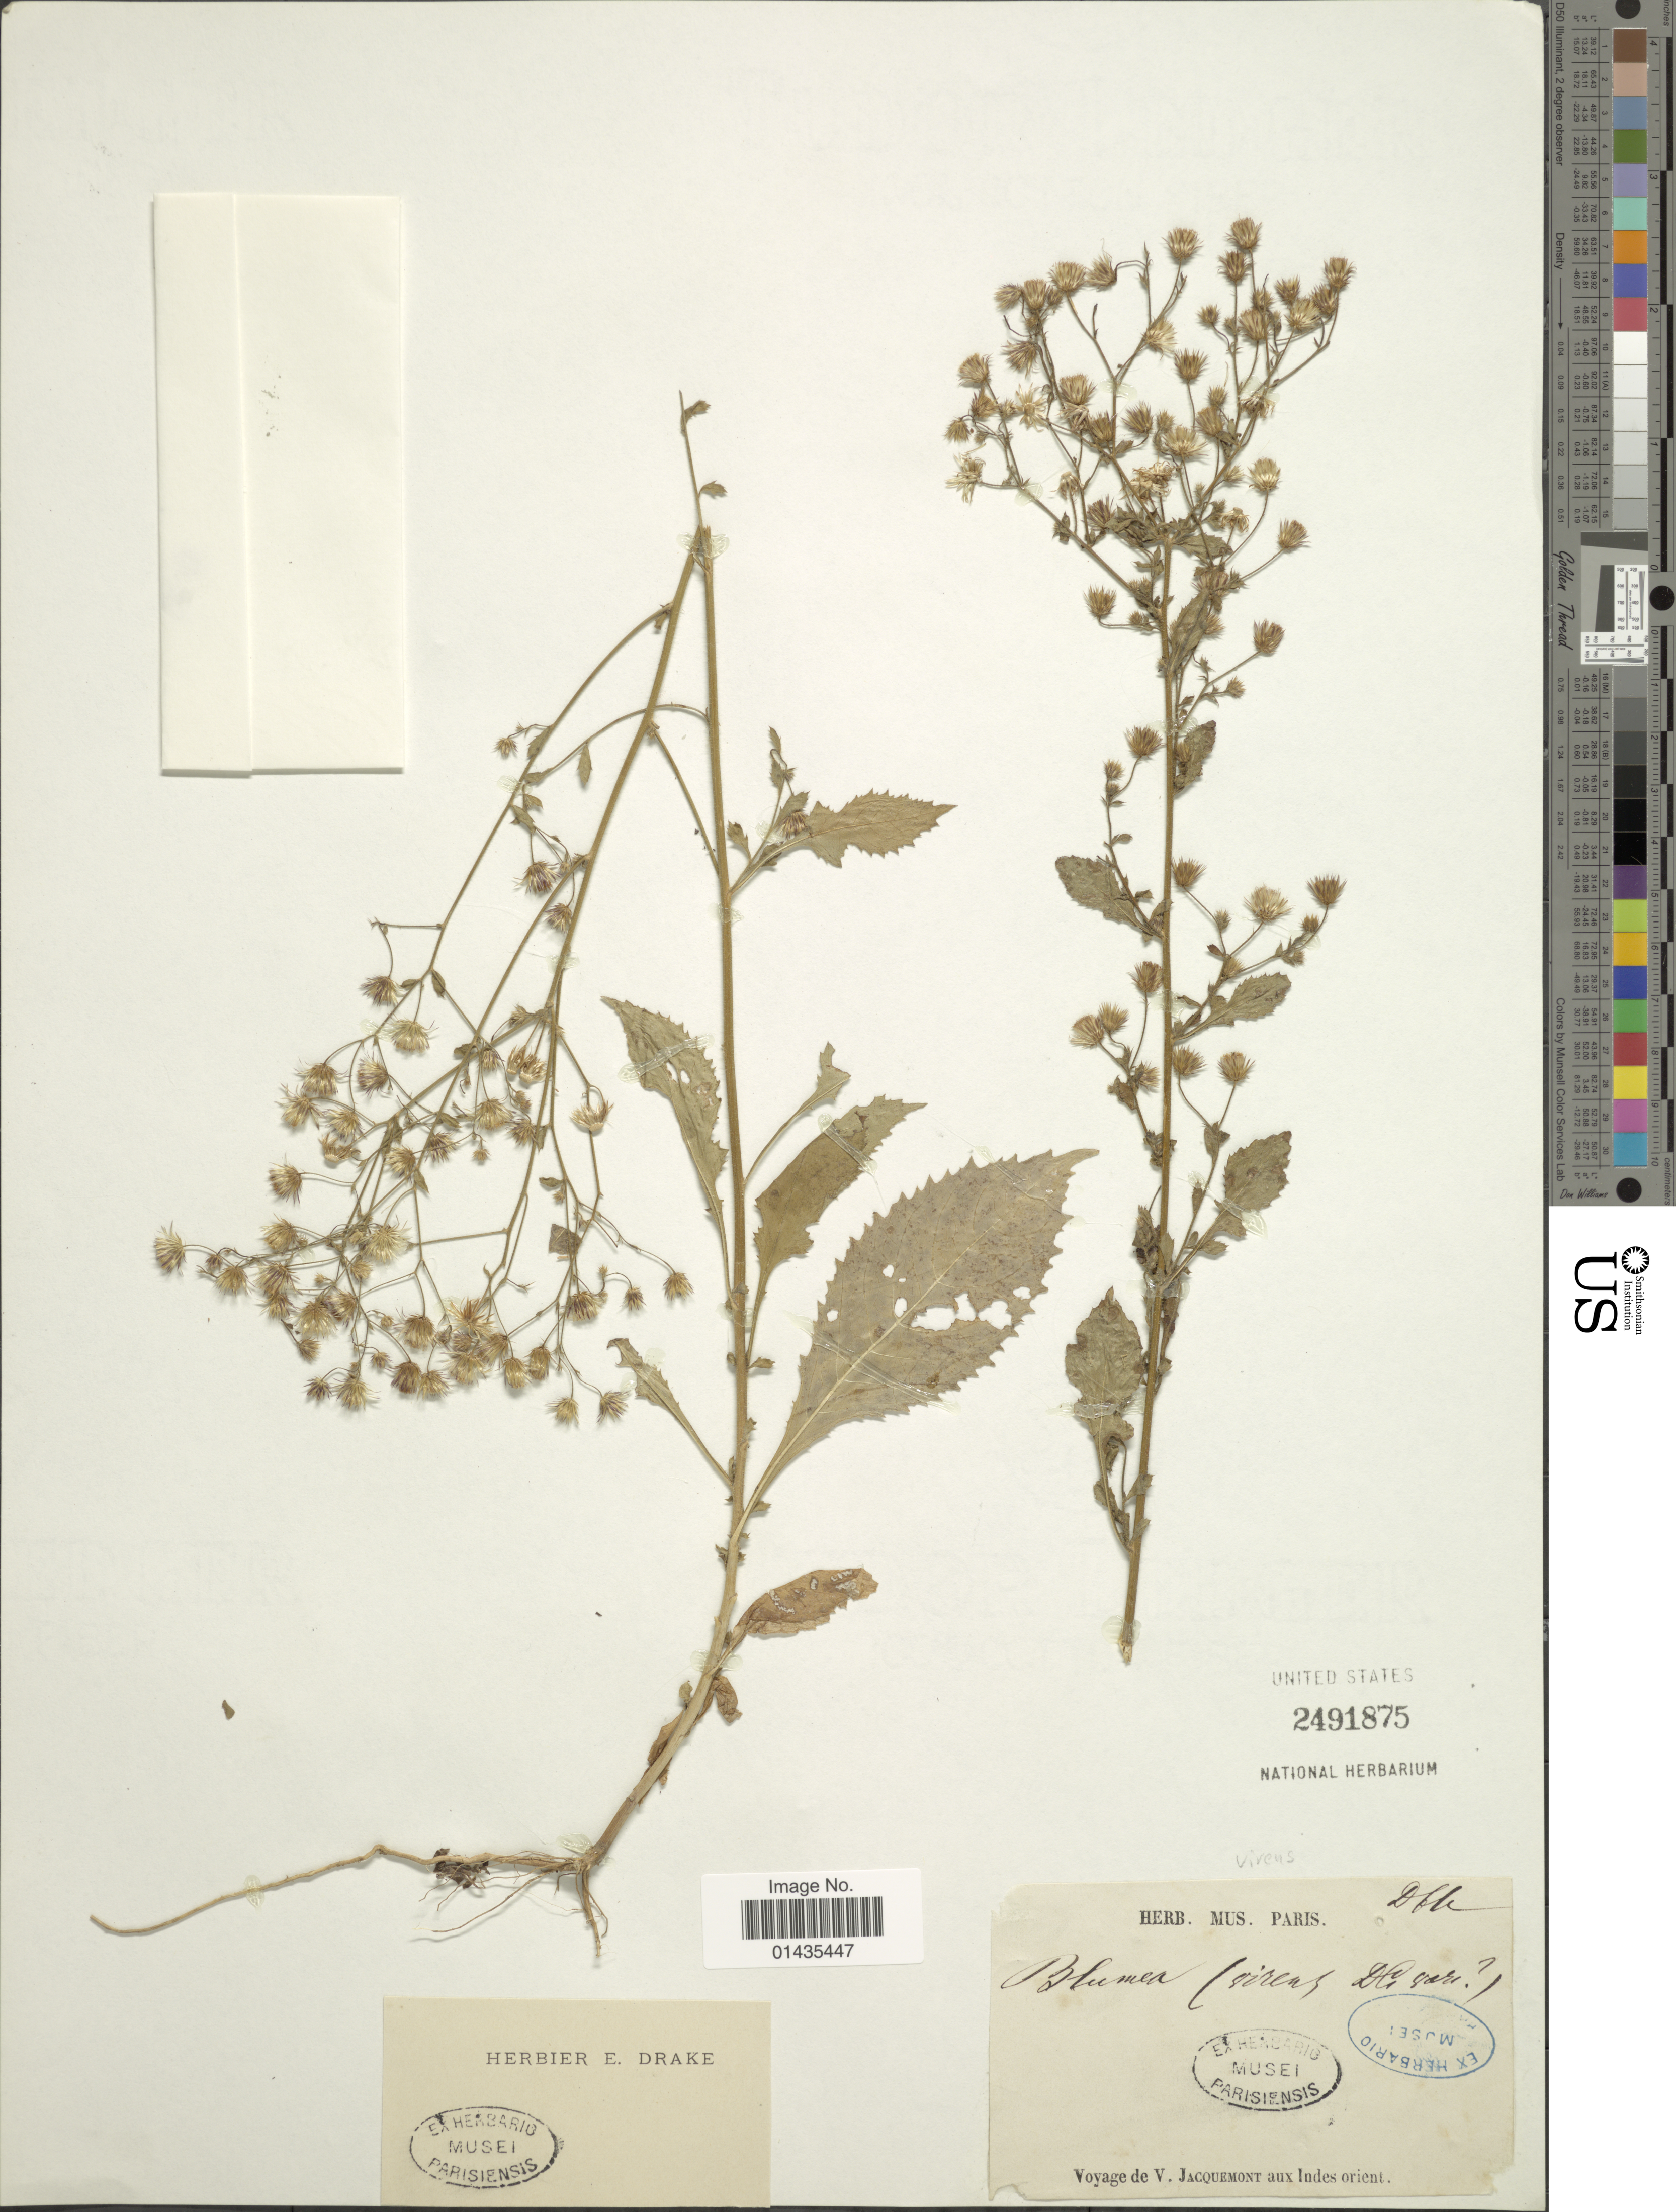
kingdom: Plantae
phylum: Tracheophyta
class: Magnoliopsida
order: Asterales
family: Asteraceae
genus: Blumea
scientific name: Blumea virens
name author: DC.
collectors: V. Jacquemont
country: India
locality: Indes orient.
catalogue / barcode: US 2491875